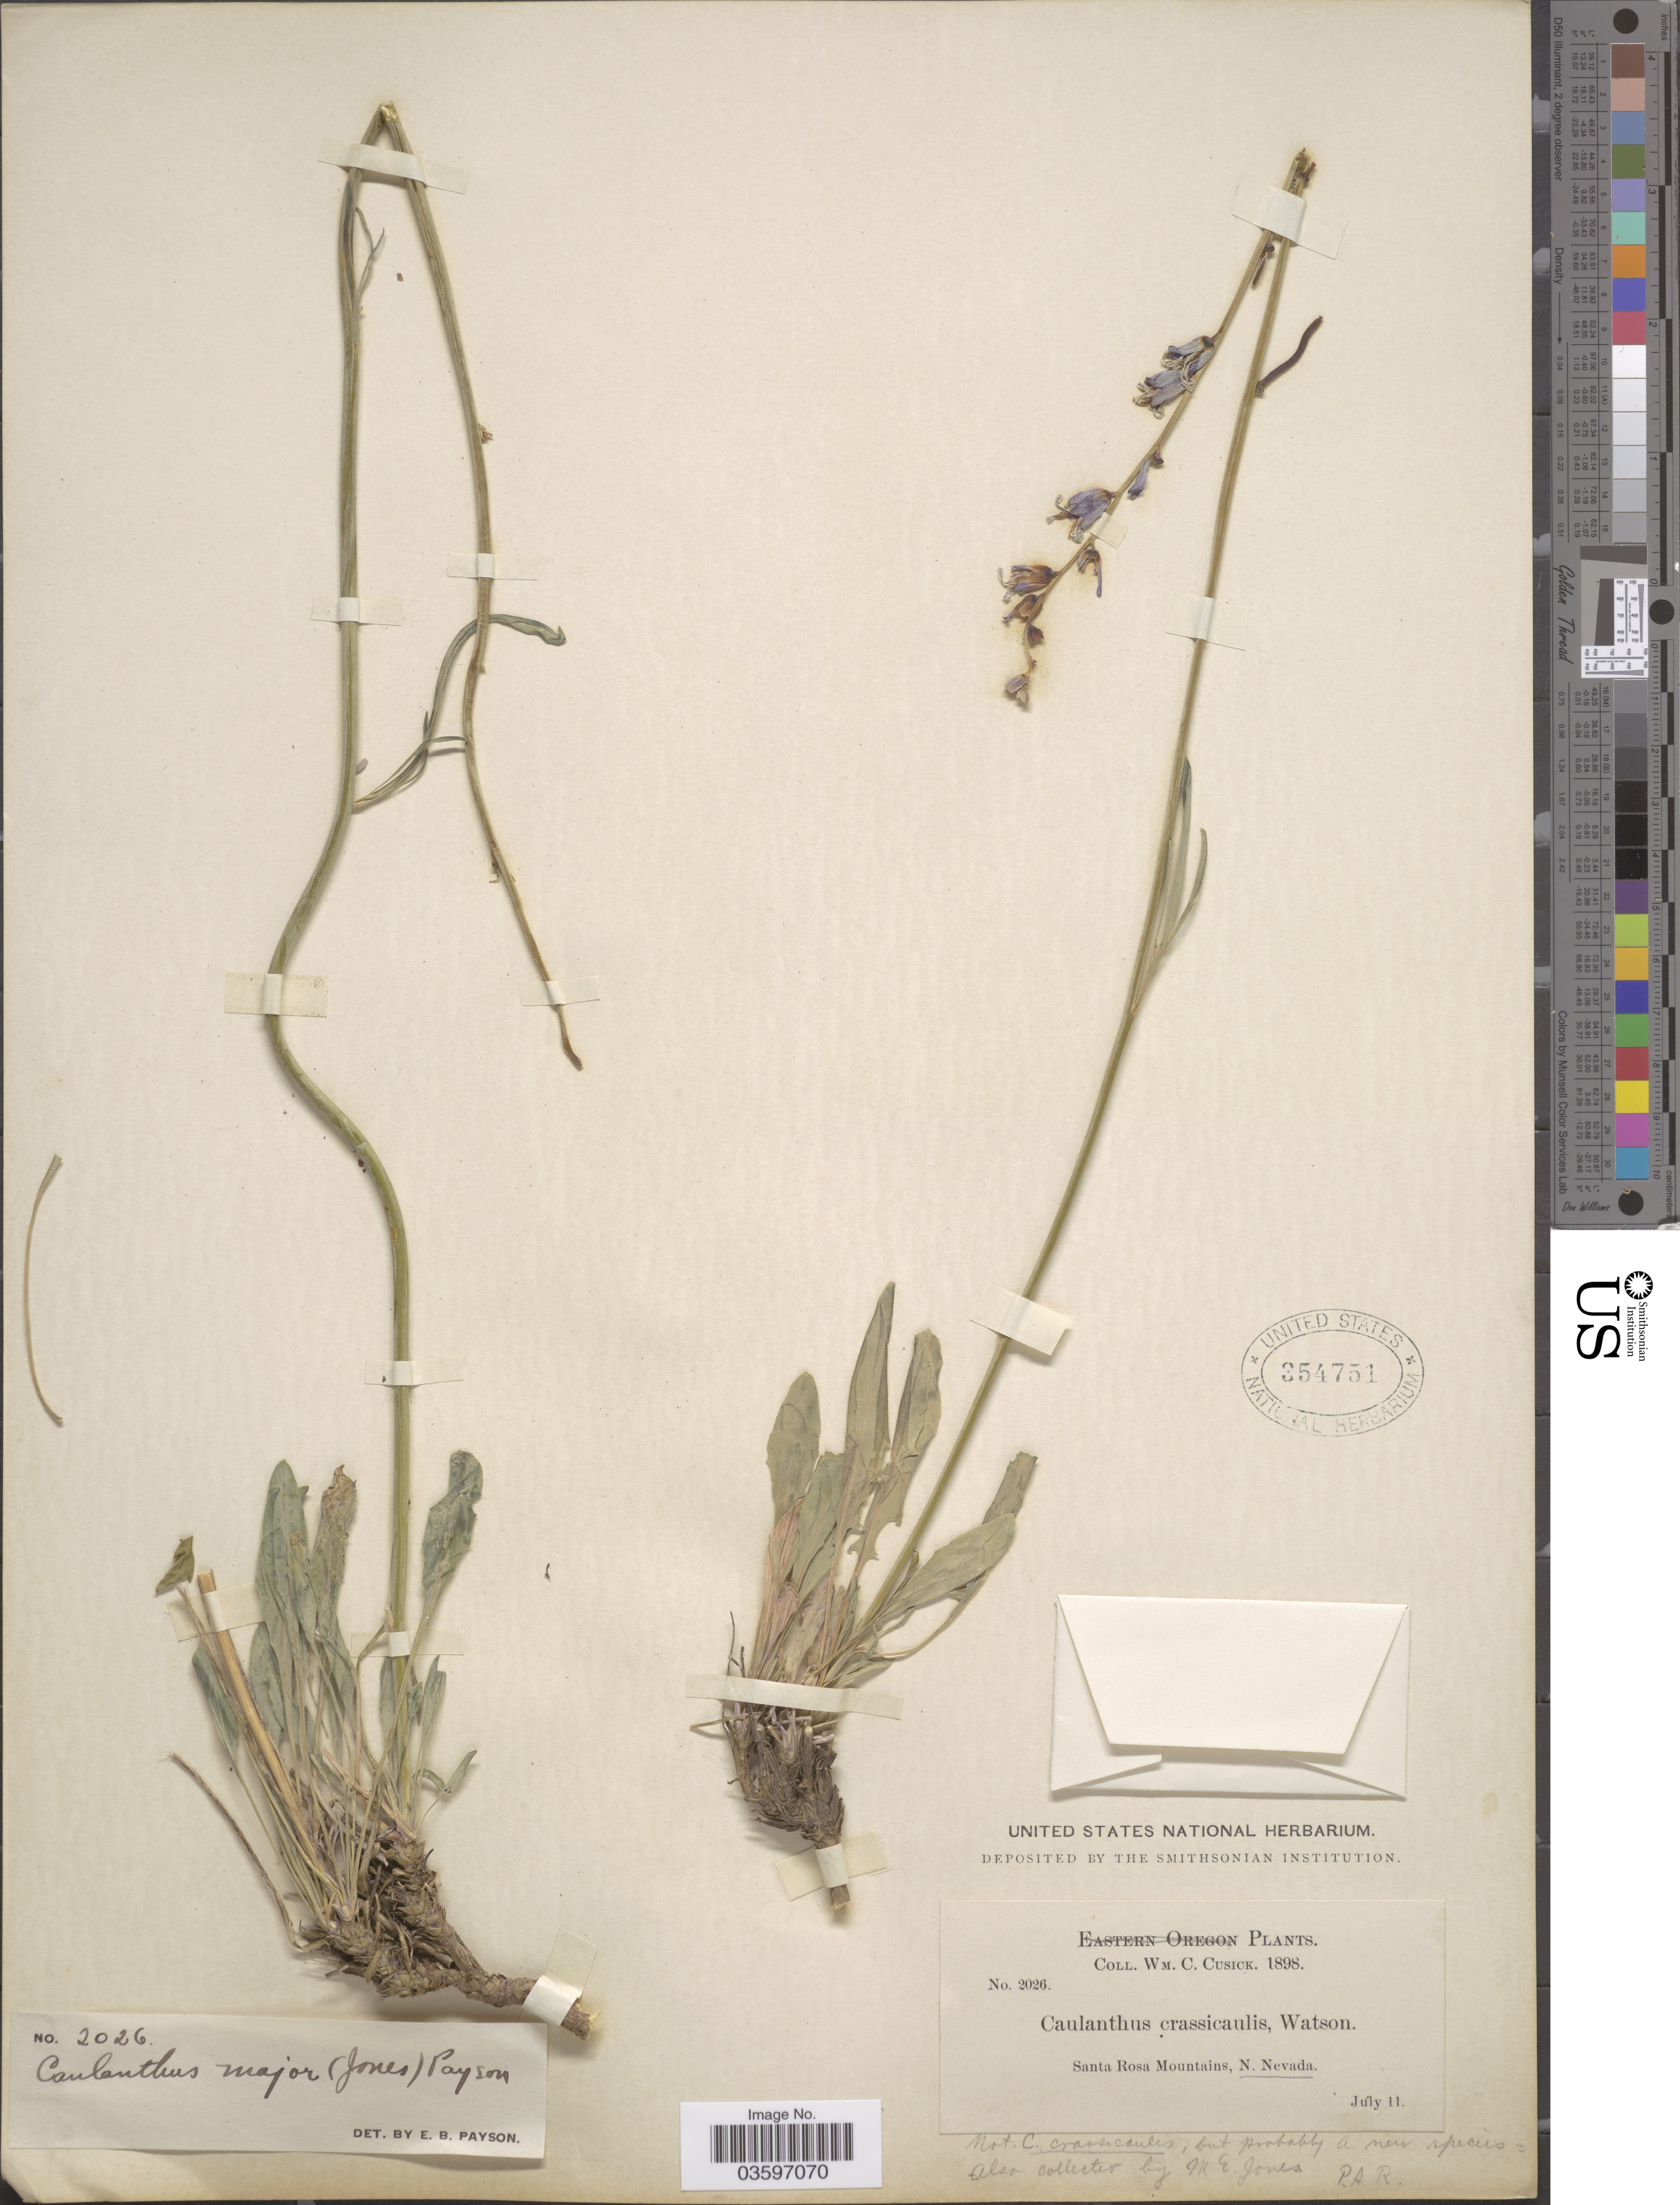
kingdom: Plantae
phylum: Tracheophyta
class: Magnoliopsida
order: Brassicales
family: Brassicaceae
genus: Caulanthus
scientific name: Caulanthus major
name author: (M.E. Jones) Payson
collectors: W. C. Cusick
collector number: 2026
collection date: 1898-07-11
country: United States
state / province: Nevada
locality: Santa Rosa Mountains, N. Nevada.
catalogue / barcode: US 354751